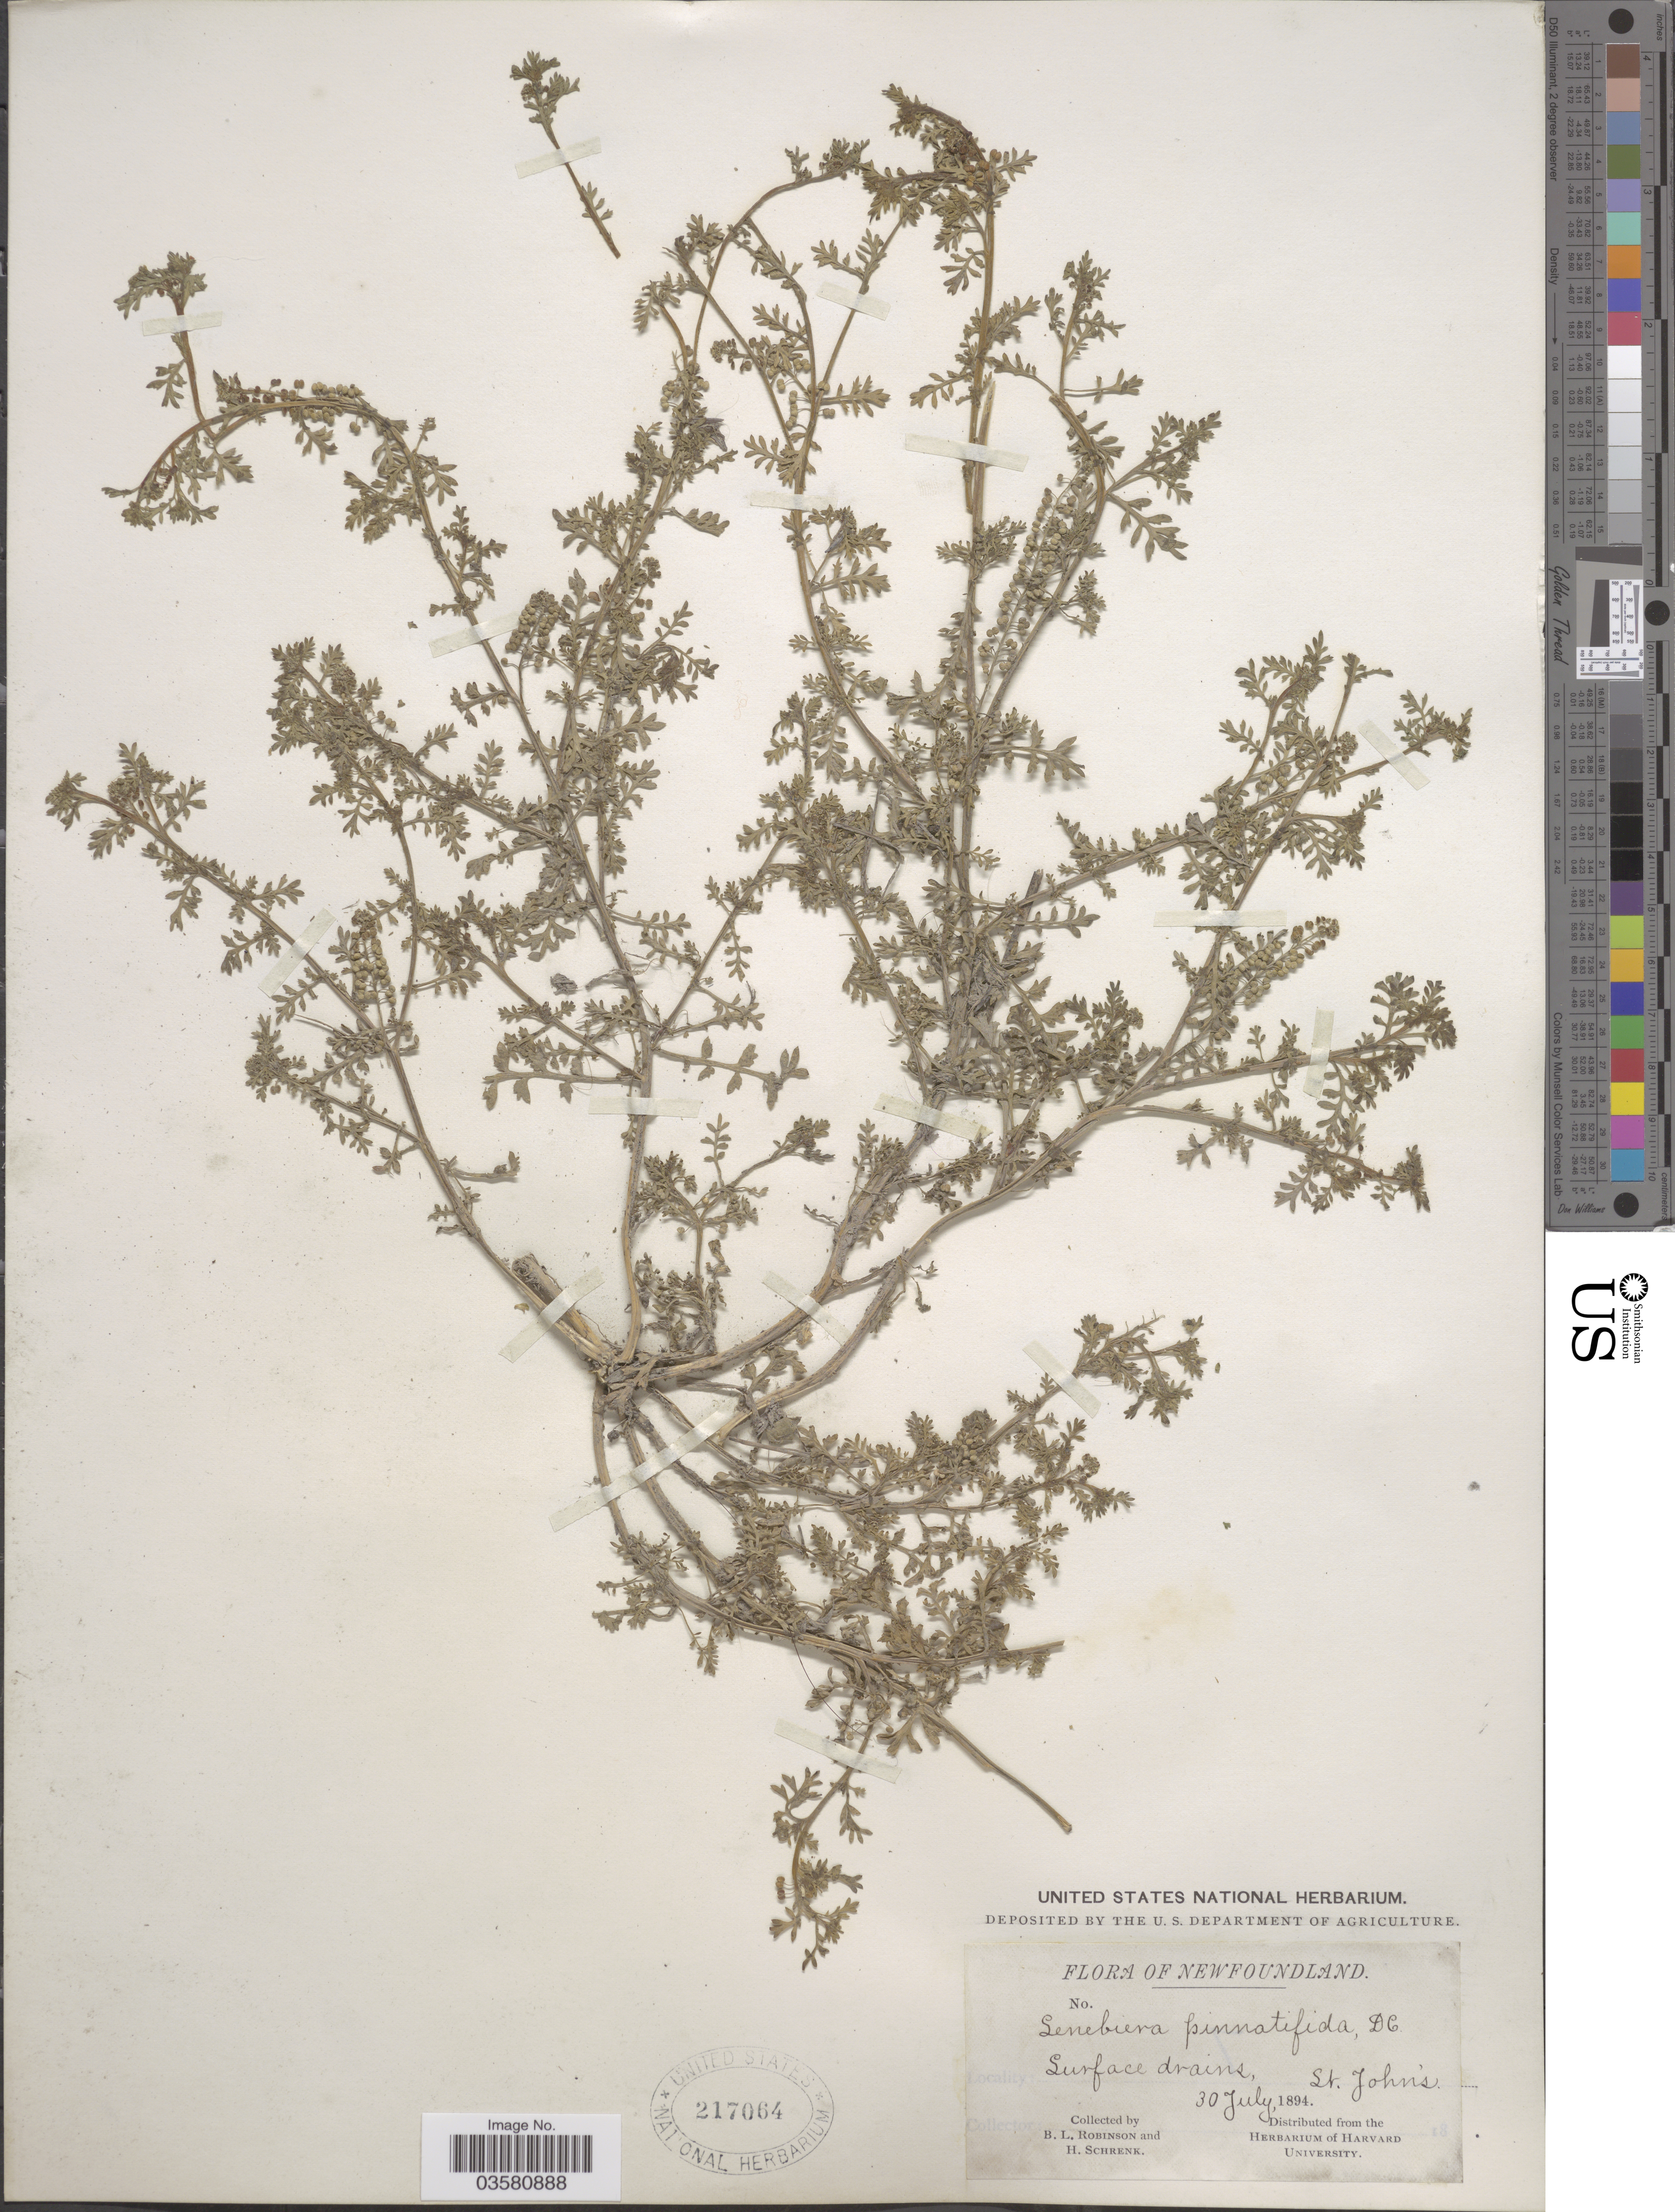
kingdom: Plantae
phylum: Tracheophyta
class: Magnoliopsida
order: Brassicales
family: Brassicaceae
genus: Lepidium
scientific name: Lepidium didymum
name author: L.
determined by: Strong, M. T., (US), Smithsonian Institution - National Museum of Natural History (UNITED STATES)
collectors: B. L. Robinson & H. Schrenk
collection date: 1894-07-30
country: Canada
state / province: Newfoundland and Labrador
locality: St. John's.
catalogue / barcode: US 217064